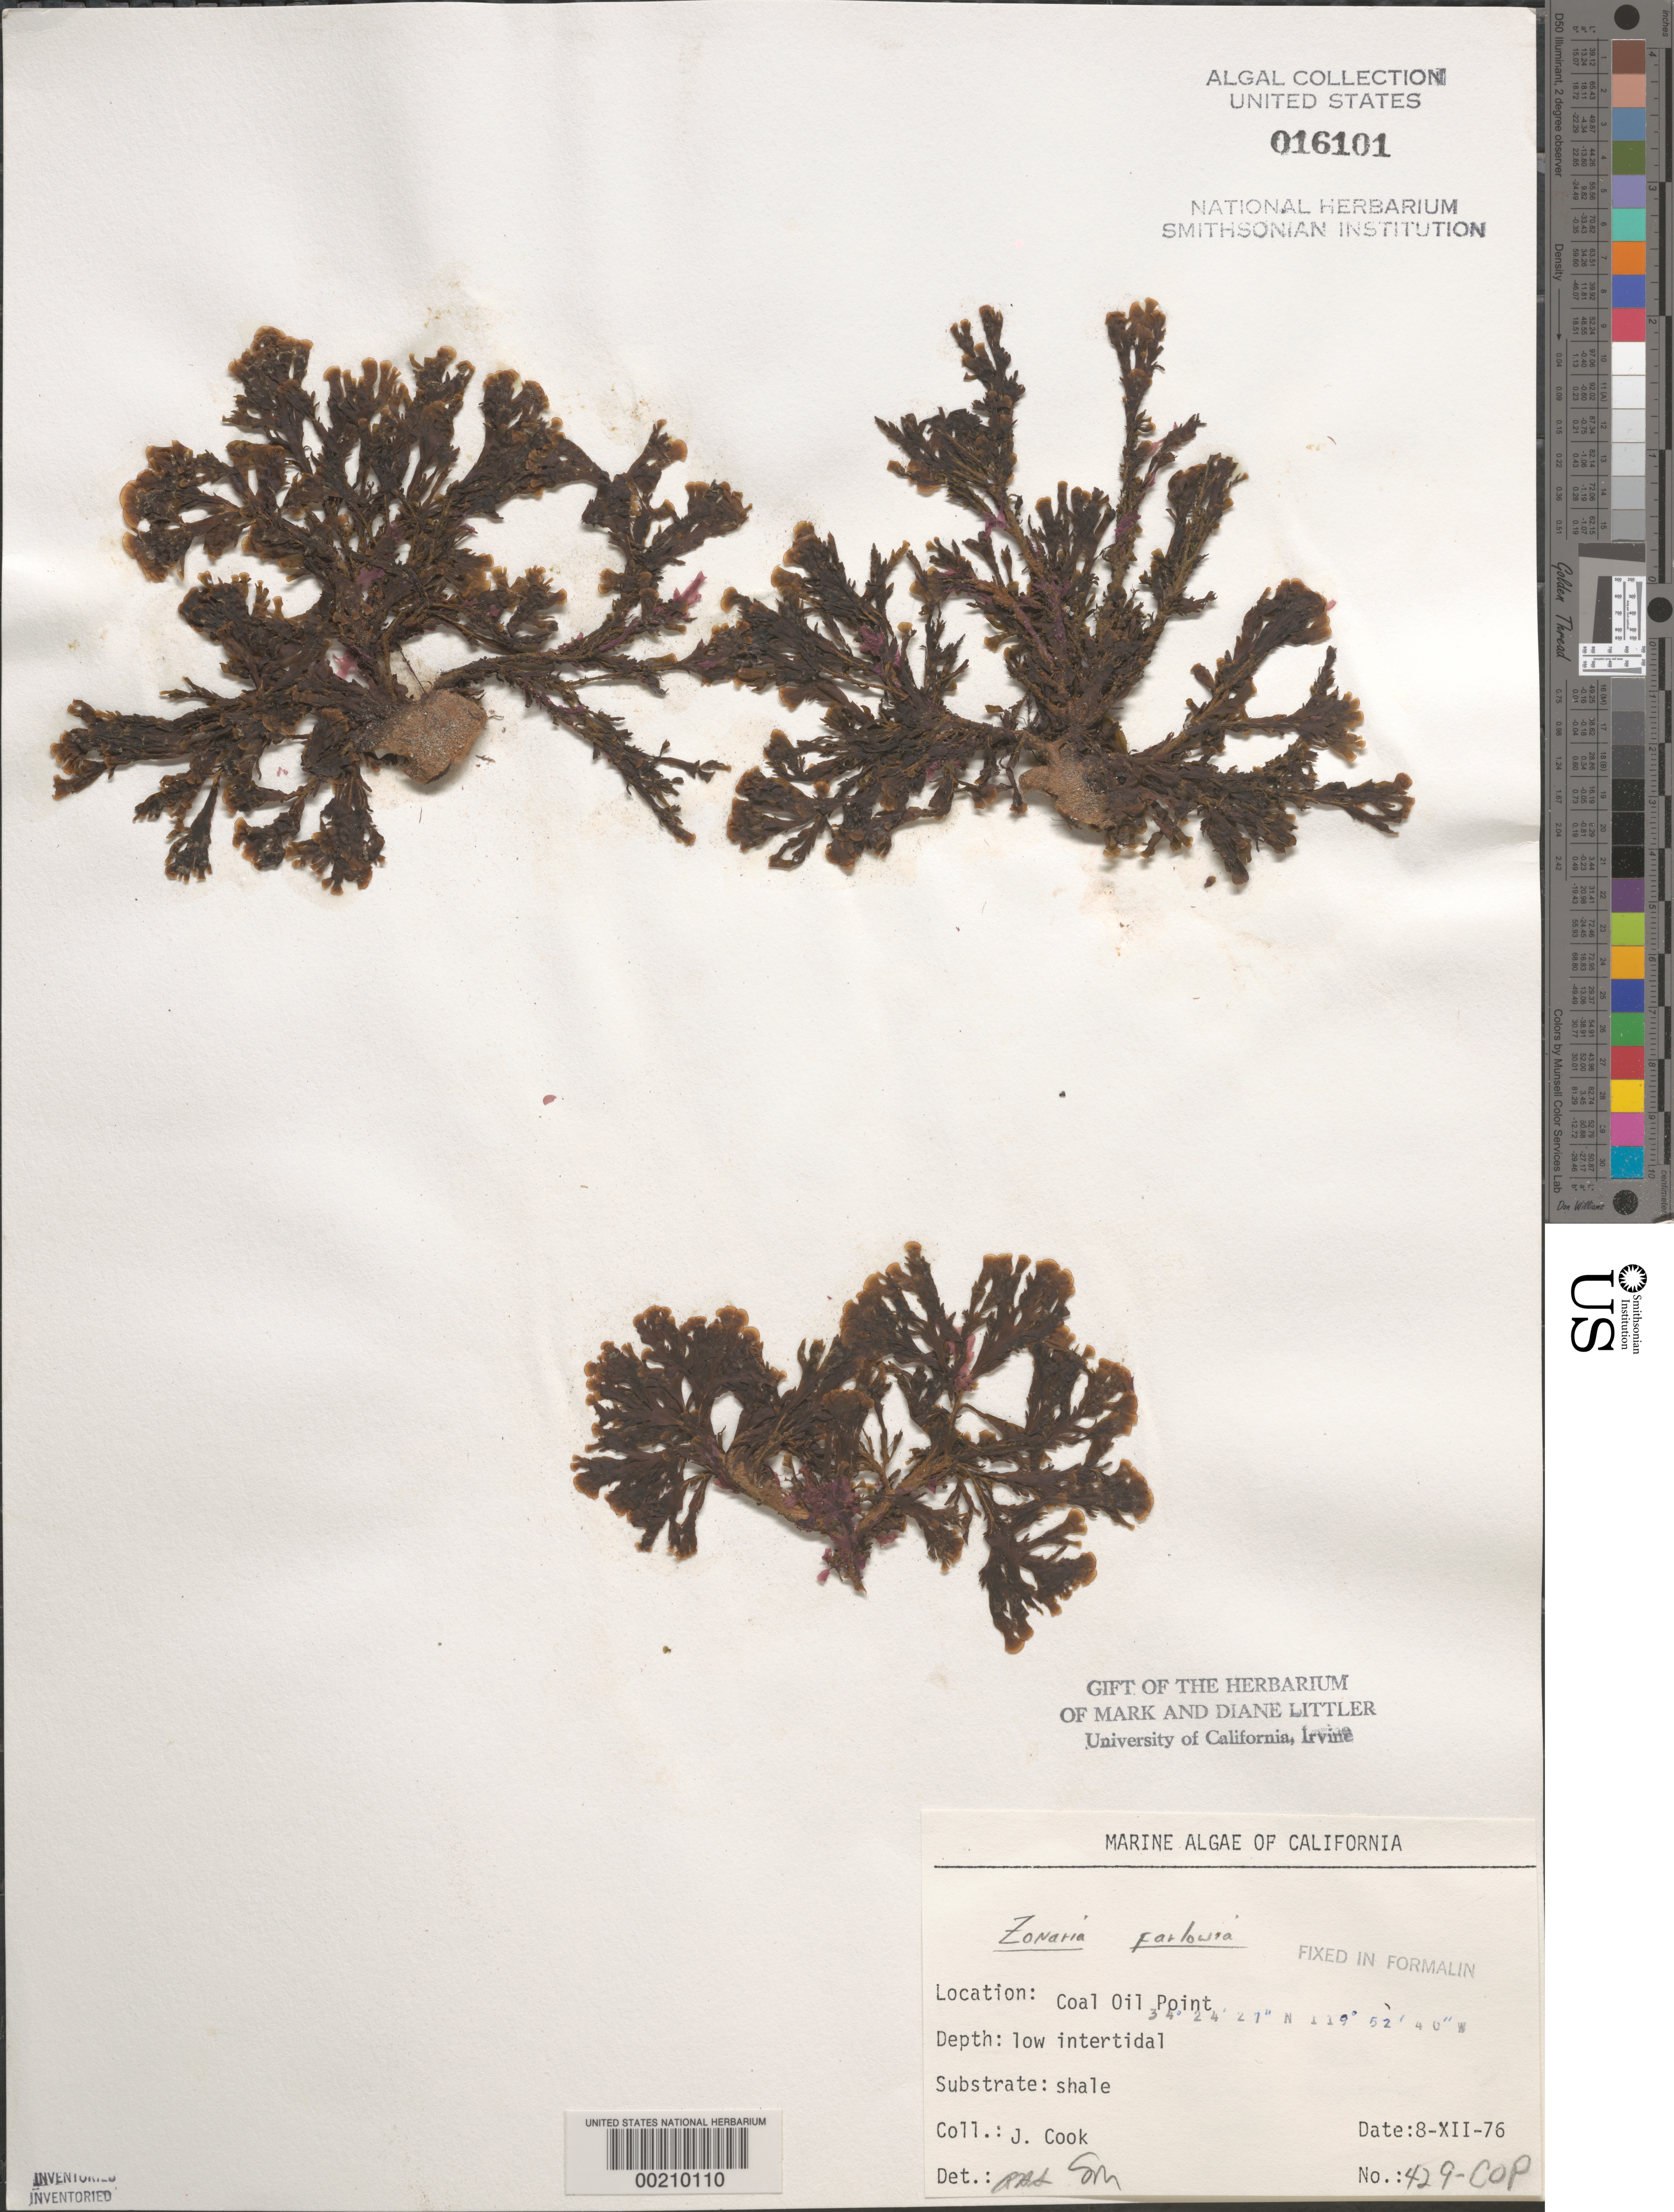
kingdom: Chromista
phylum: Ochrophyta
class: Phaeophyceae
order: Dictyotales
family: Dictyotaceae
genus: Zonaria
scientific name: Zonaria farlowii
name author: Setch. & N.L. Gardner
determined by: Sims, Robert H.; Murray, S. N.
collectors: J. Cook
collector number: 429-cop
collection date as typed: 08 Dec 1976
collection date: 1976-12-08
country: United States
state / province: California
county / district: Santa Barbara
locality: Coal Oil Point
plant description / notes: BLM-SOCALBIGHT Rocky Intertidal Survey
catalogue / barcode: US 16101